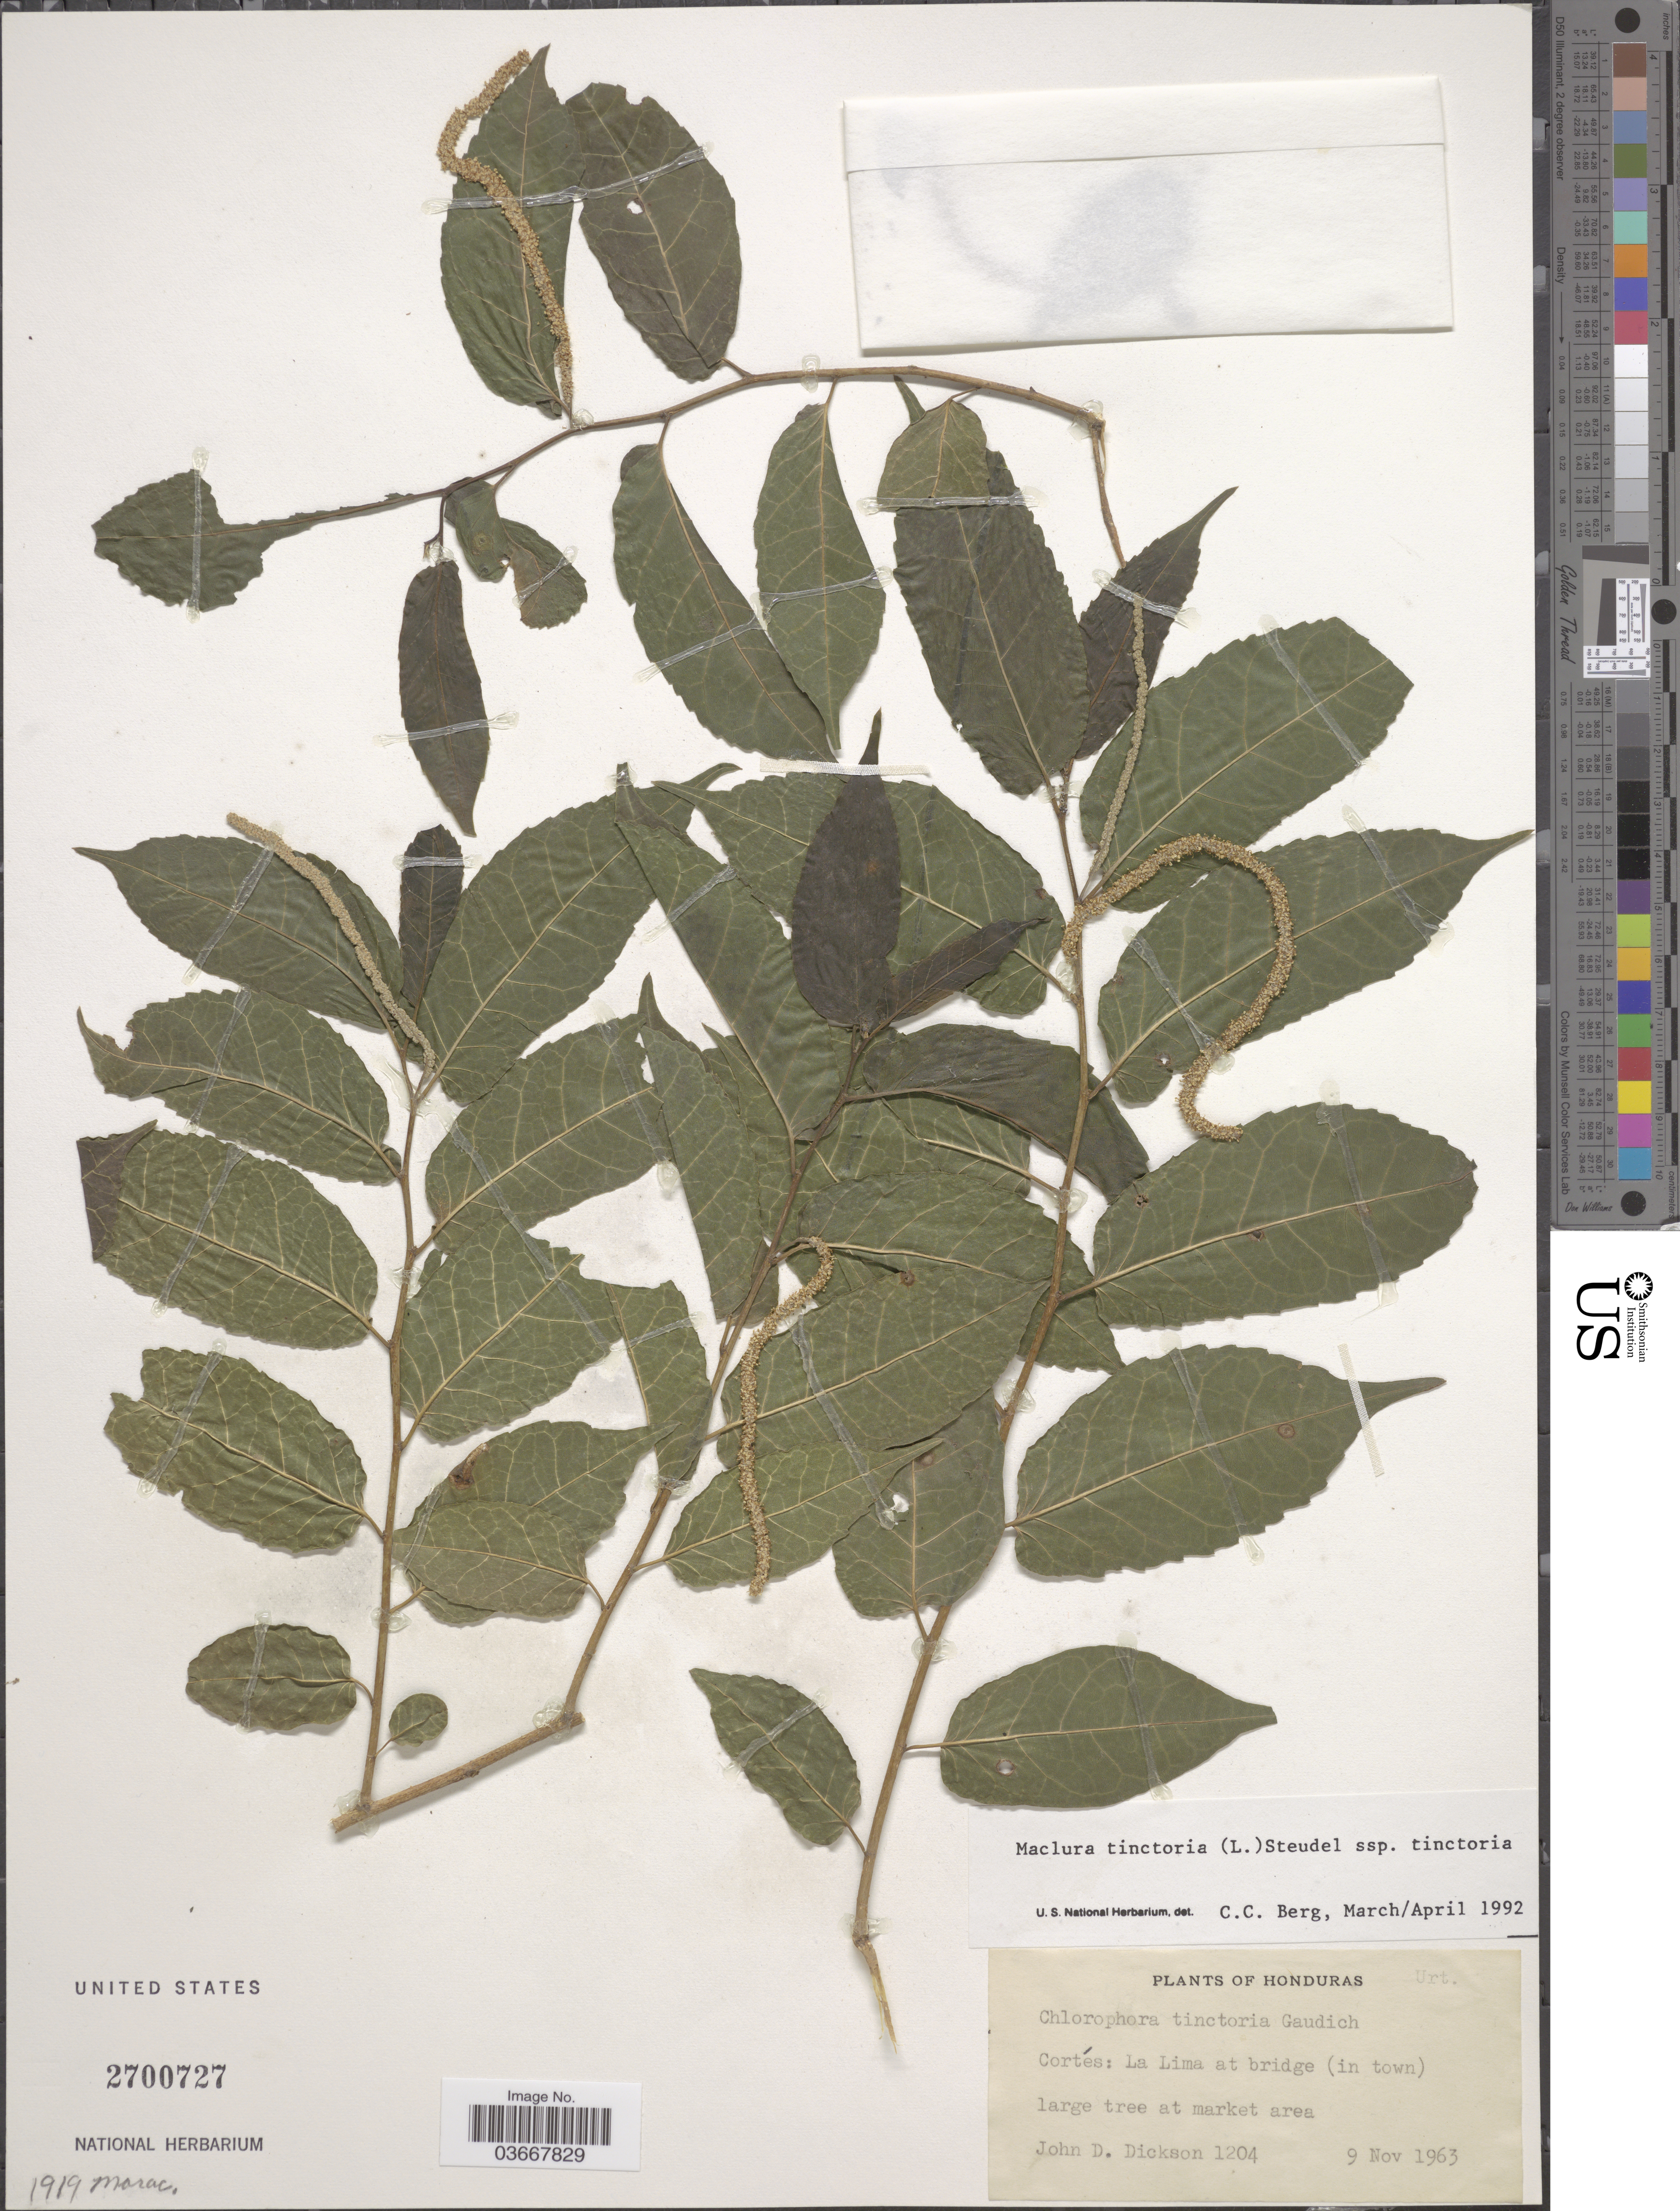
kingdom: Plantae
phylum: Tracheophyta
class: Magnoliopsida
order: Rosales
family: Moraceae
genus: Maclura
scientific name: Maclura tinctoria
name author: (L.) D. Don ex Steud.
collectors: J. Dickson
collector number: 1204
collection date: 1963-11-09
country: Honduras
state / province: Cortes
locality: La Lima at bridge (in town).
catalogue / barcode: US 2700727